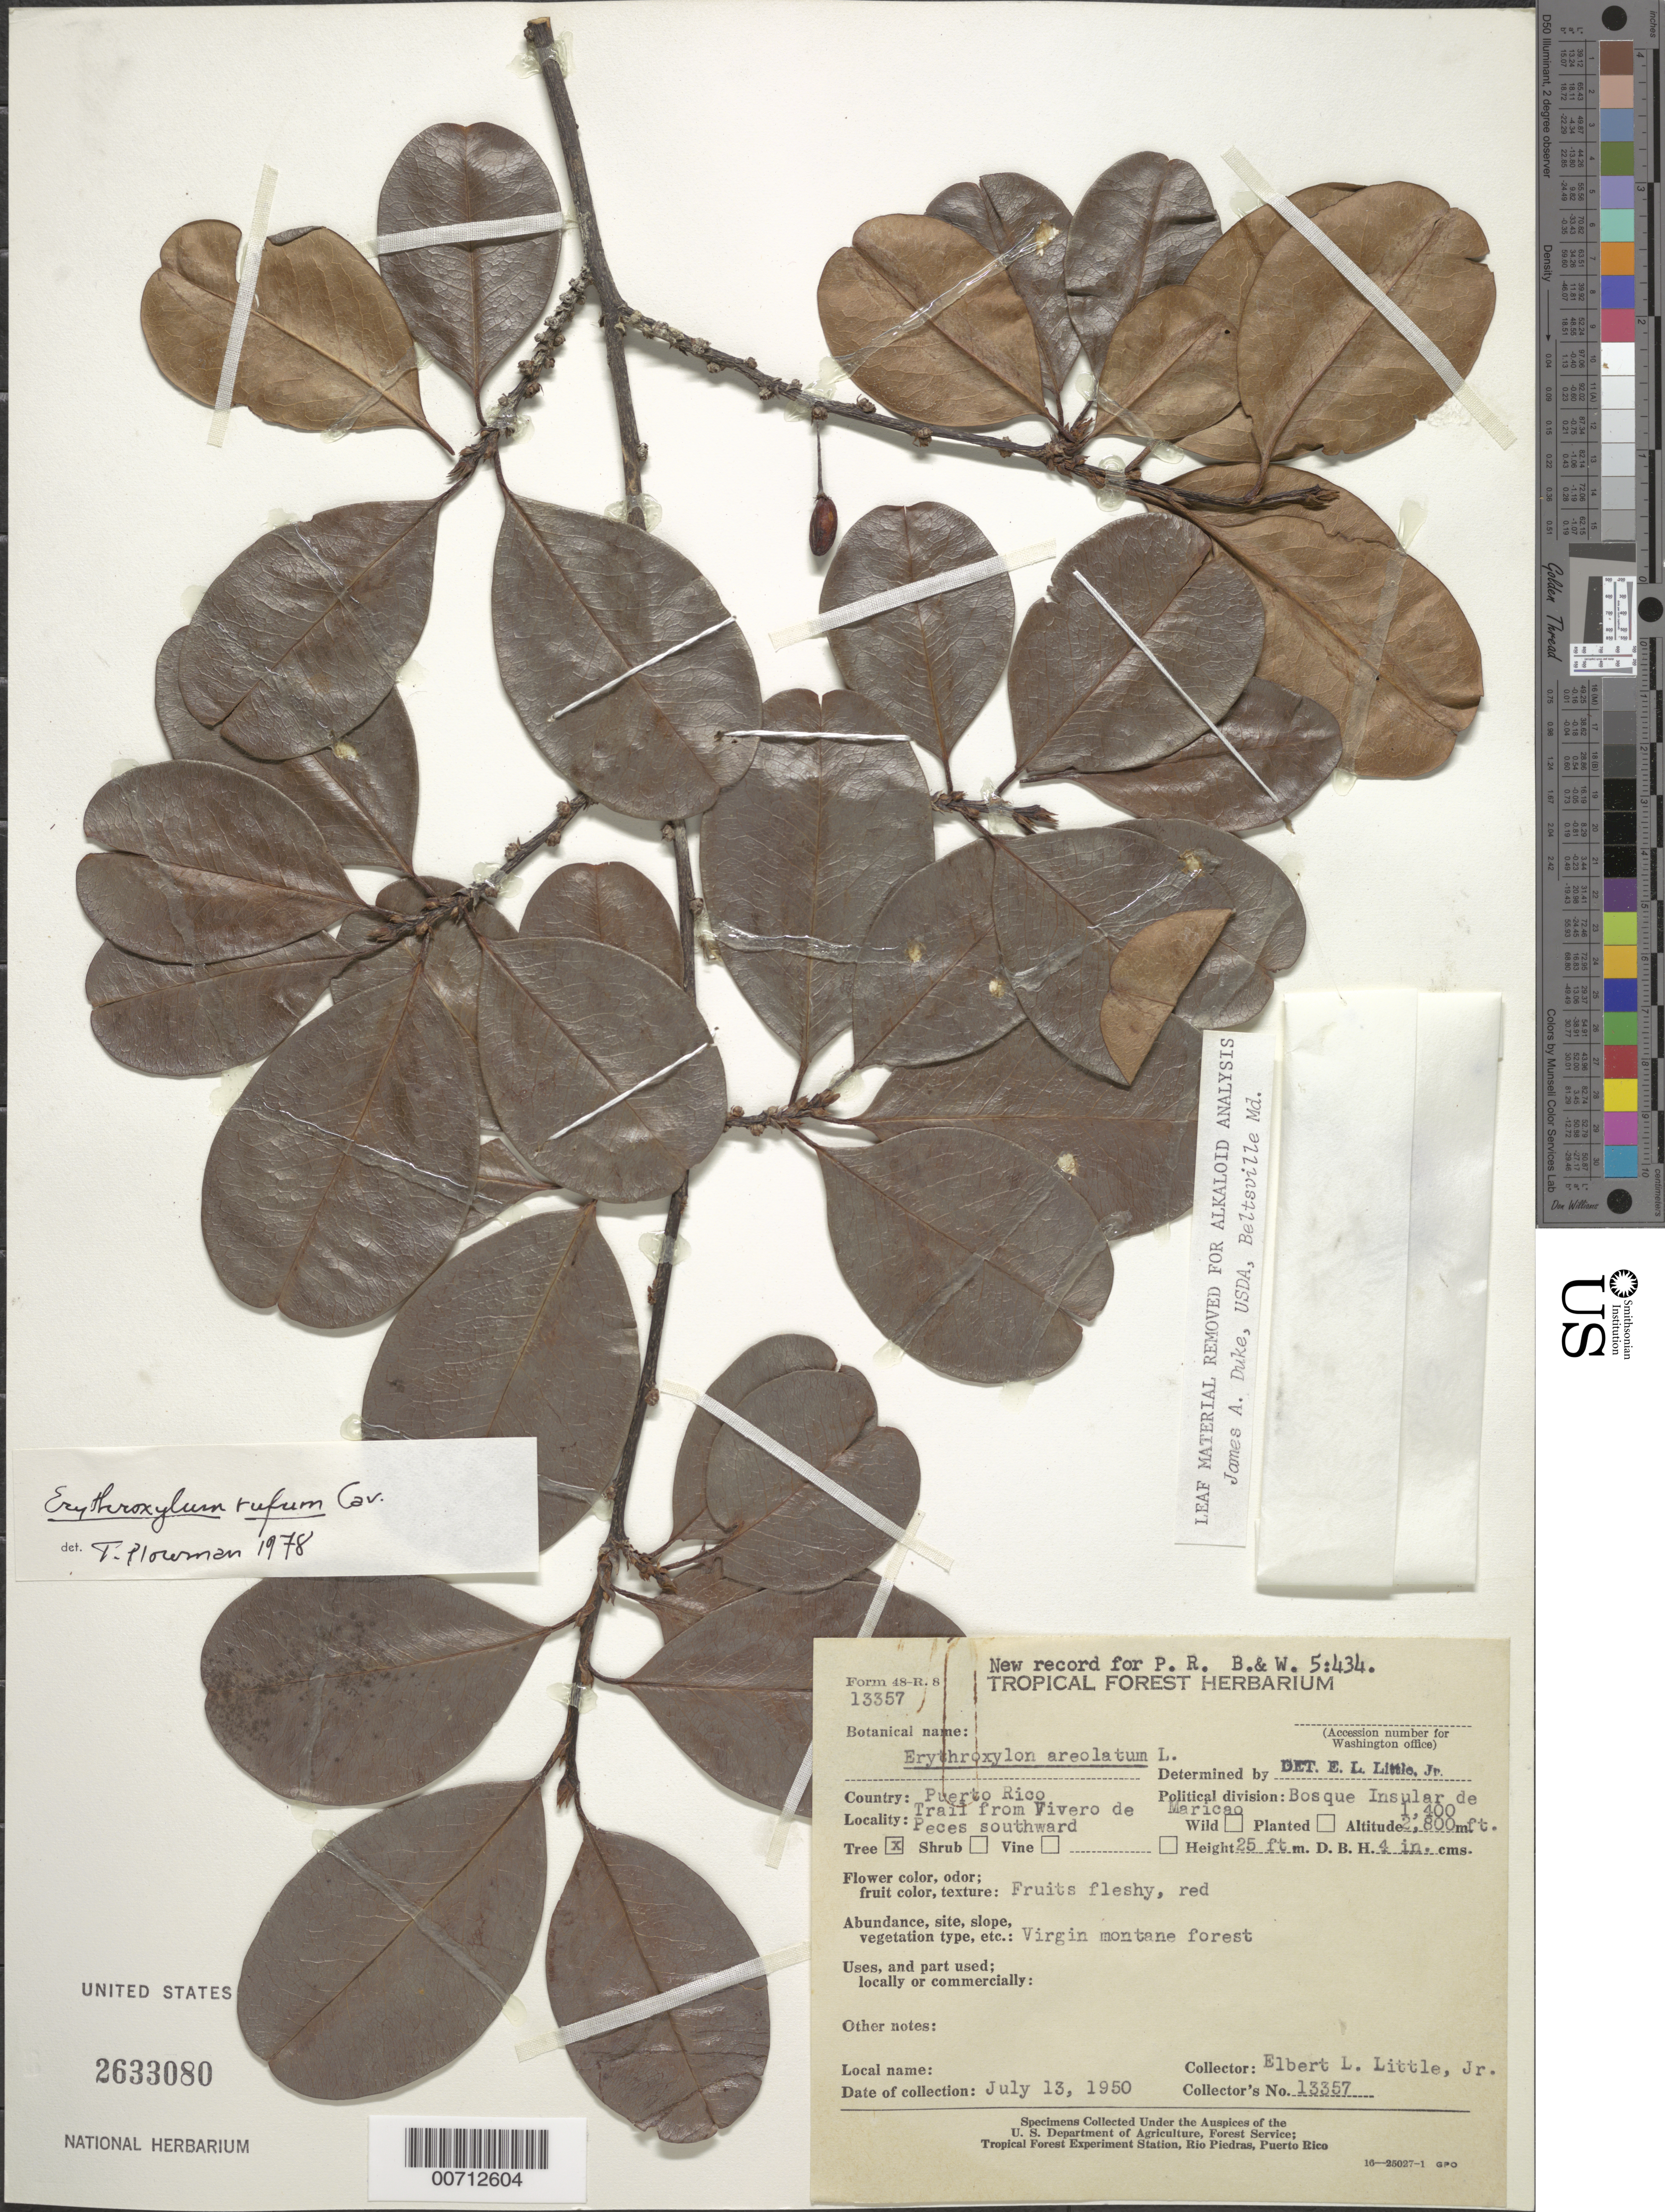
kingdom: Plantae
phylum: Tracheophyta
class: Magnoliopsida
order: Malpighiales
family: Erythroxylaceae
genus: Erythroxylum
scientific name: Erythroxylum rufum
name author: Cav.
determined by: Plowman, Timothy C.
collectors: E. L. Little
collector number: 13357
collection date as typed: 13 Jul 1950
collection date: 1950-07-13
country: Puerto Rico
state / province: Maricao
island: Greater Antilles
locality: Bosque Insular de Maricao: trail from Pivero de Peces southward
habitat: Virgin montane forest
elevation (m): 427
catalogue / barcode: US 2633080